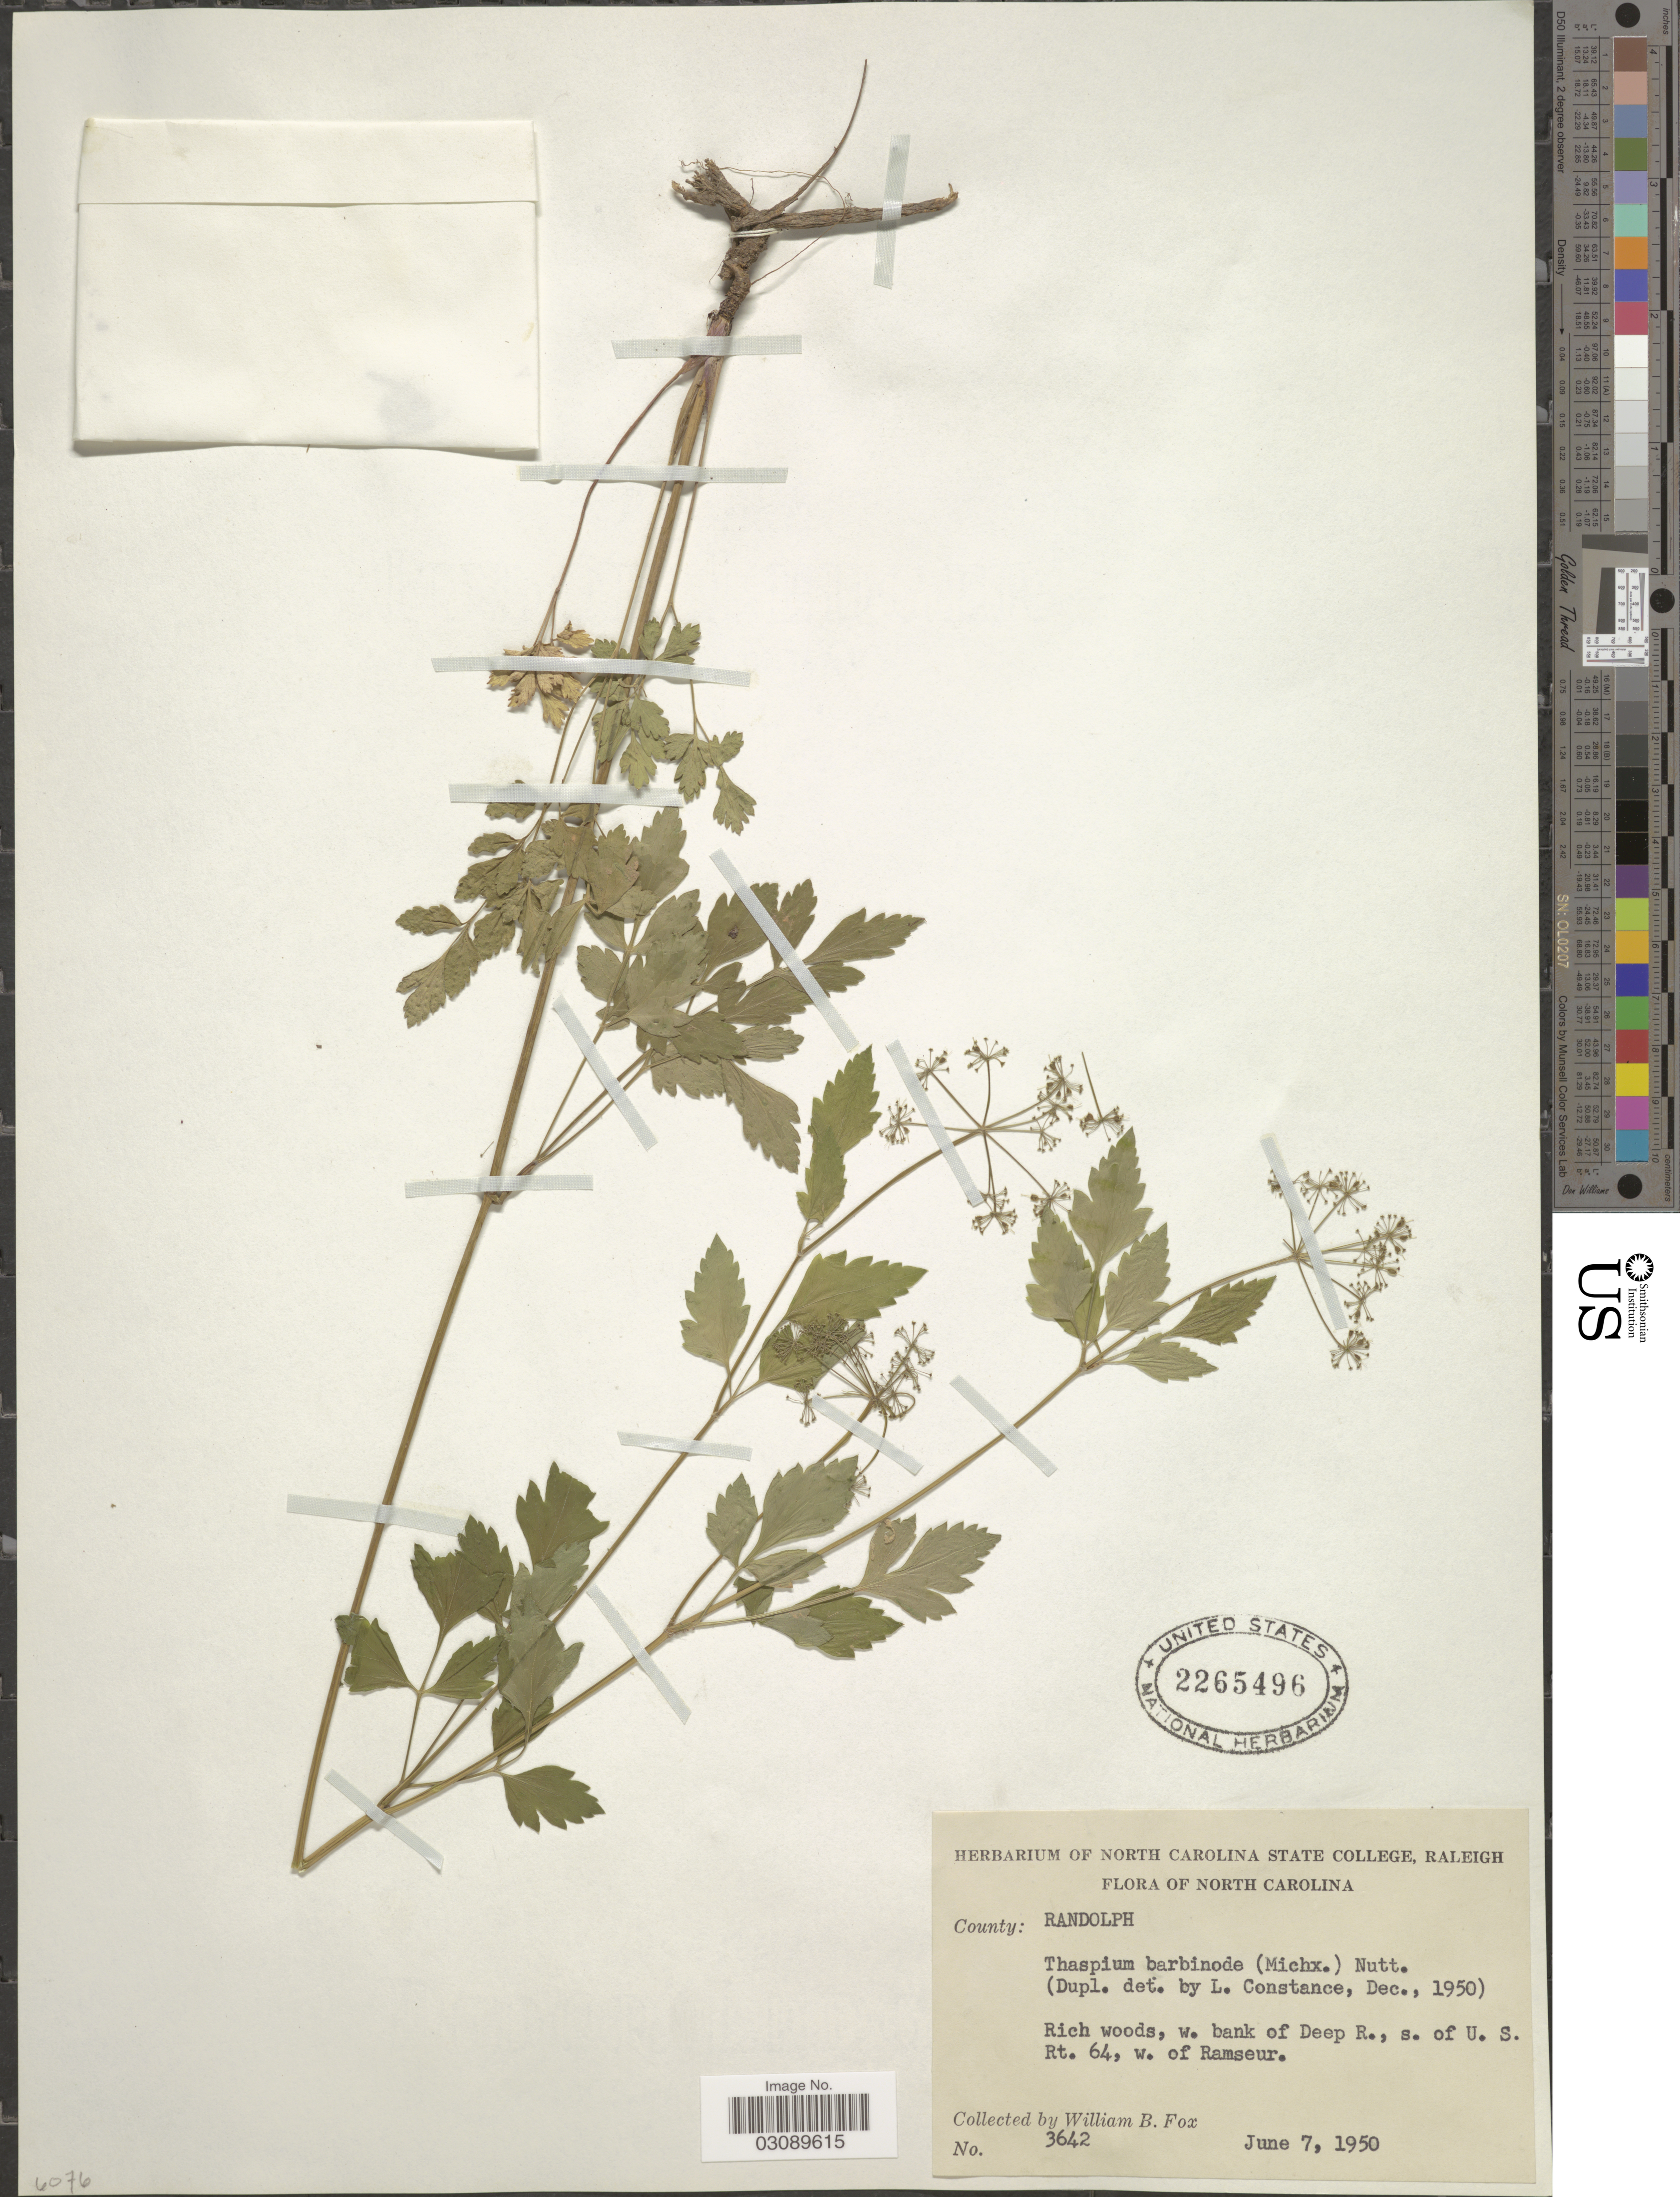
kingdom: Plantae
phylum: Tracheophyta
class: Magnoliopsida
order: Apiales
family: Apiaceae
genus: Thaspium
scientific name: Thaspium barbinode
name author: (Michx.) Nutt.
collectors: W. B. Fox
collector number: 3642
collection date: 1950-06-07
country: United States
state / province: North Carolina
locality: County: Randolph. W. bank of Deep R., s. of U. S. Rt. 64, w. of Ramseur.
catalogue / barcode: US 2265496